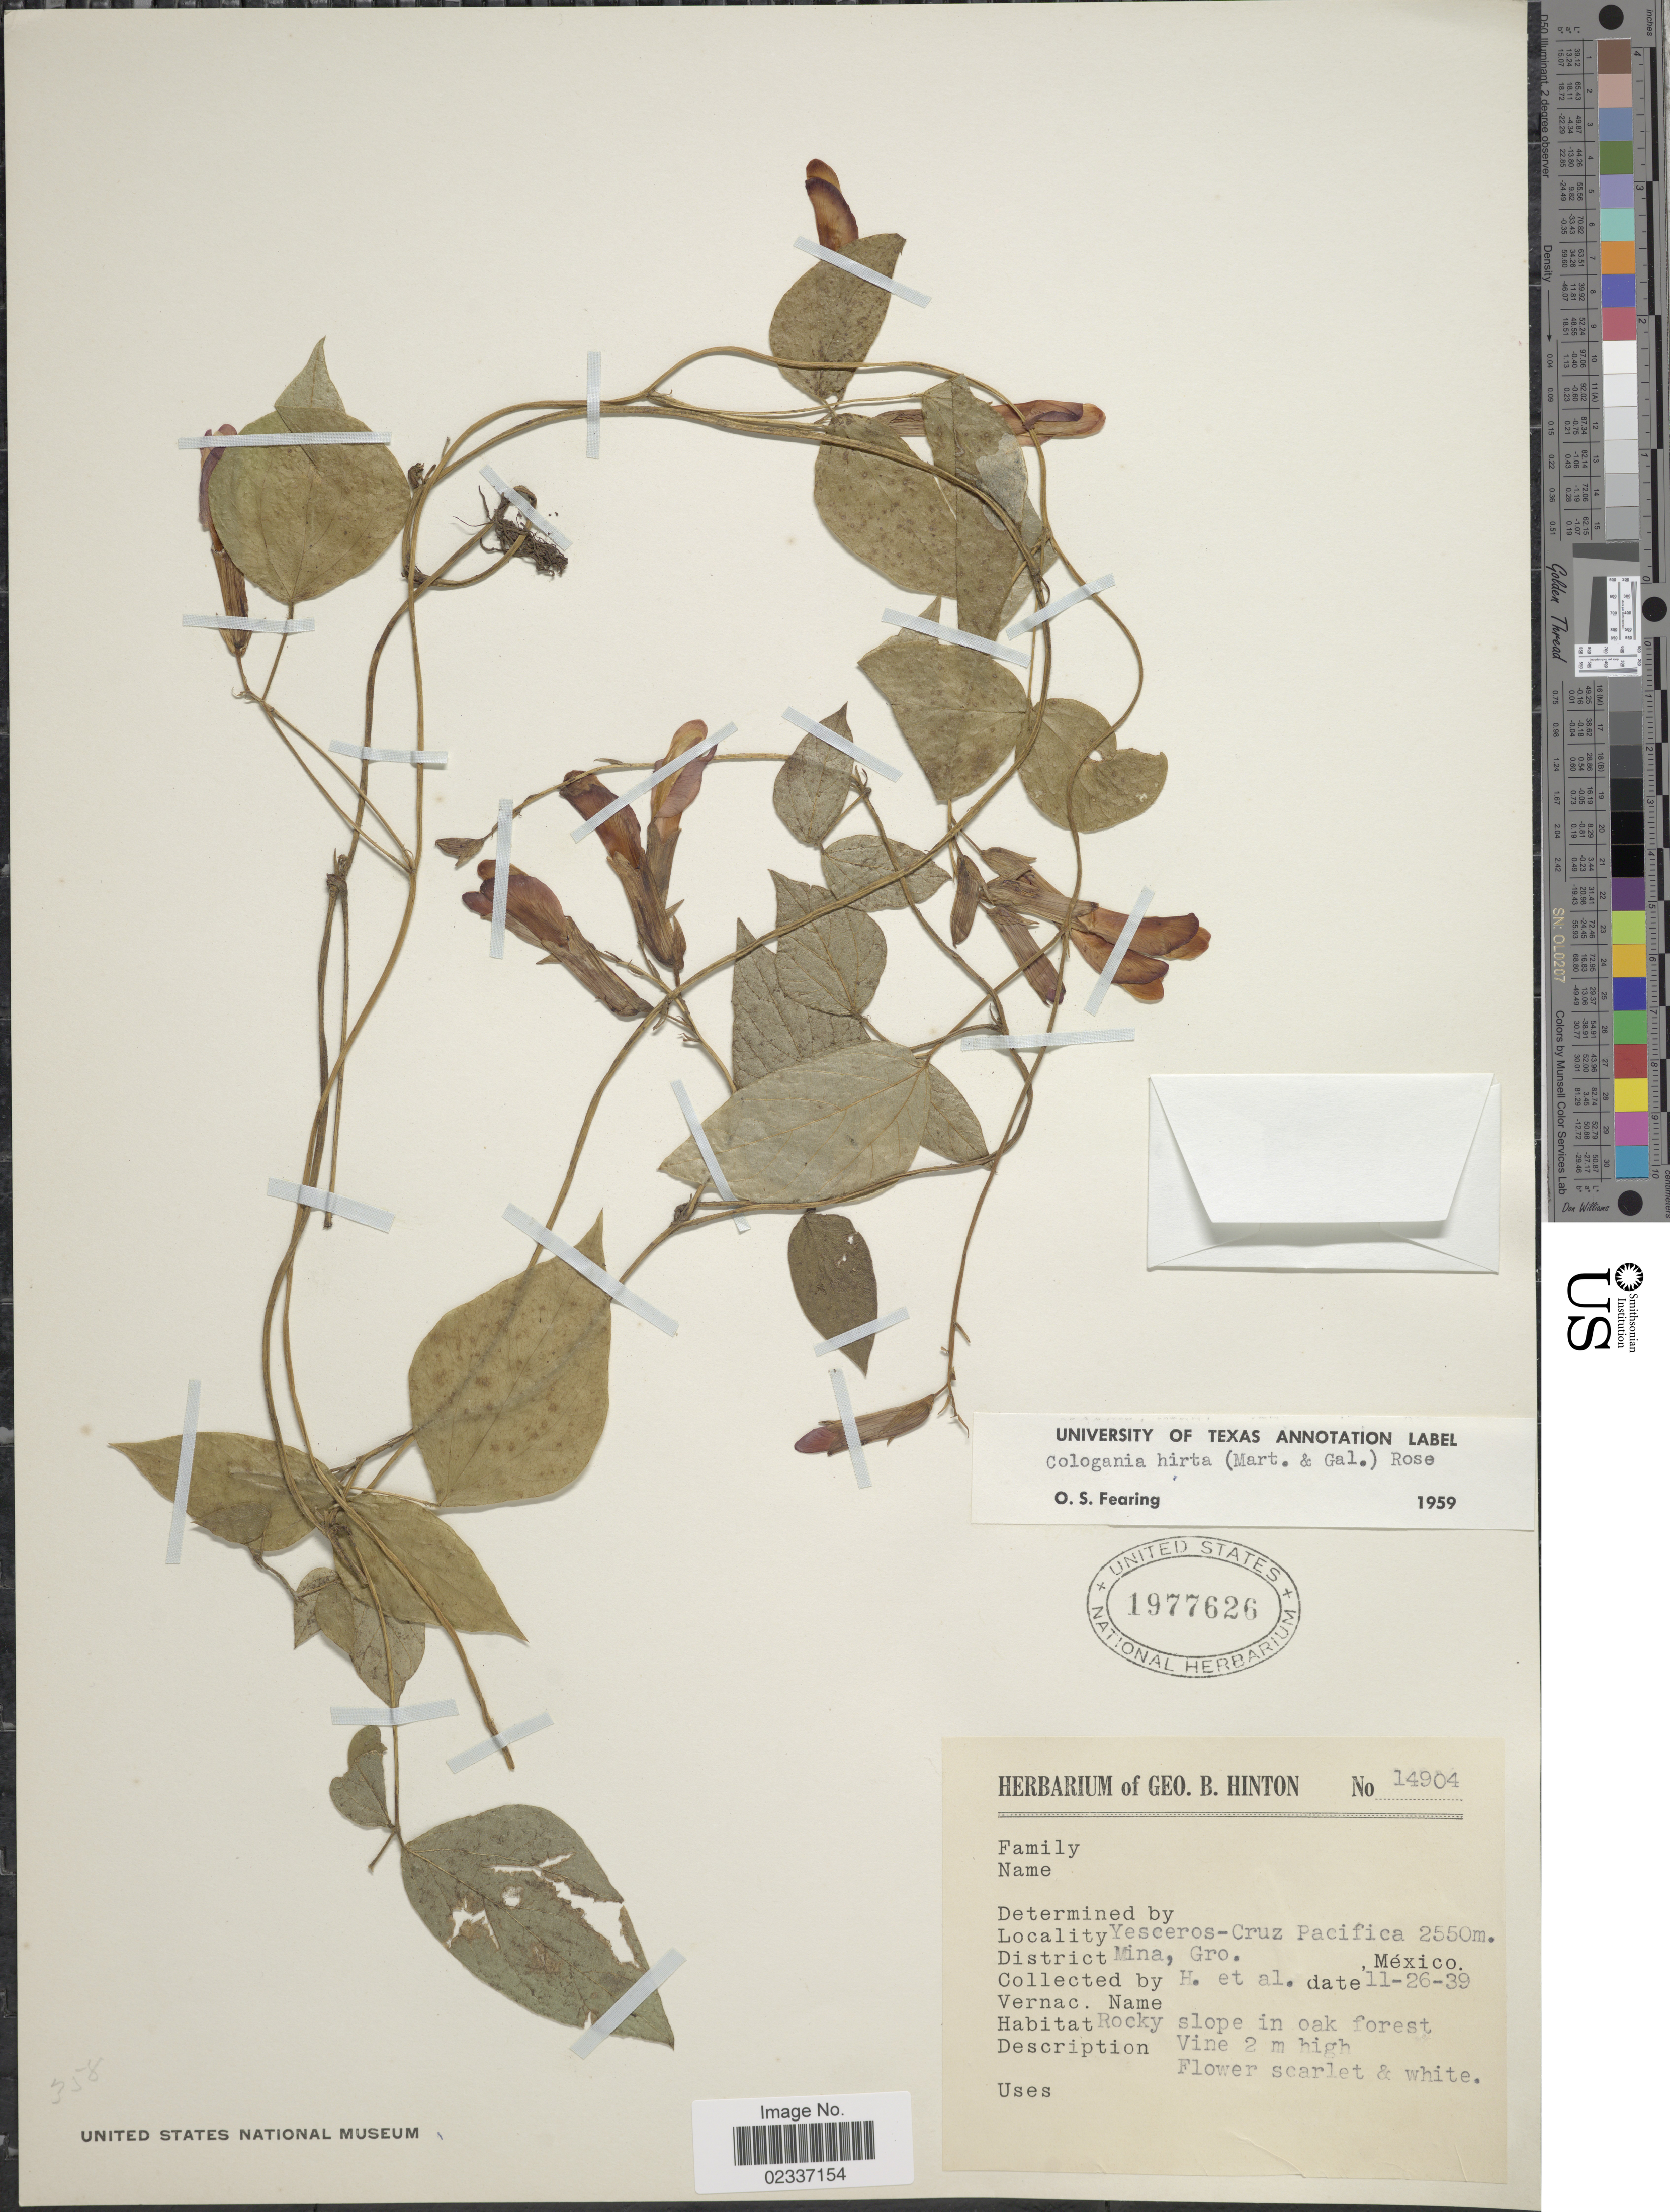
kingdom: Plantae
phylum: Tracheophyta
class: Magnoliopsida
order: Fabales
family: Fabaceae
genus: Cologania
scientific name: Cologania hirta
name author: (M. Martens & Galeotti)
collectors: G. B. Hinton & et al.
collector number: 14904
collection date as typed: Transcribed d/m/y: 26/11/39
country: Mexico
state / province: Guerrero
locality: Yesceros-Cruz Pacifica, District Mina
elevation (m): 2550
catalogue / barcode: US 1977626